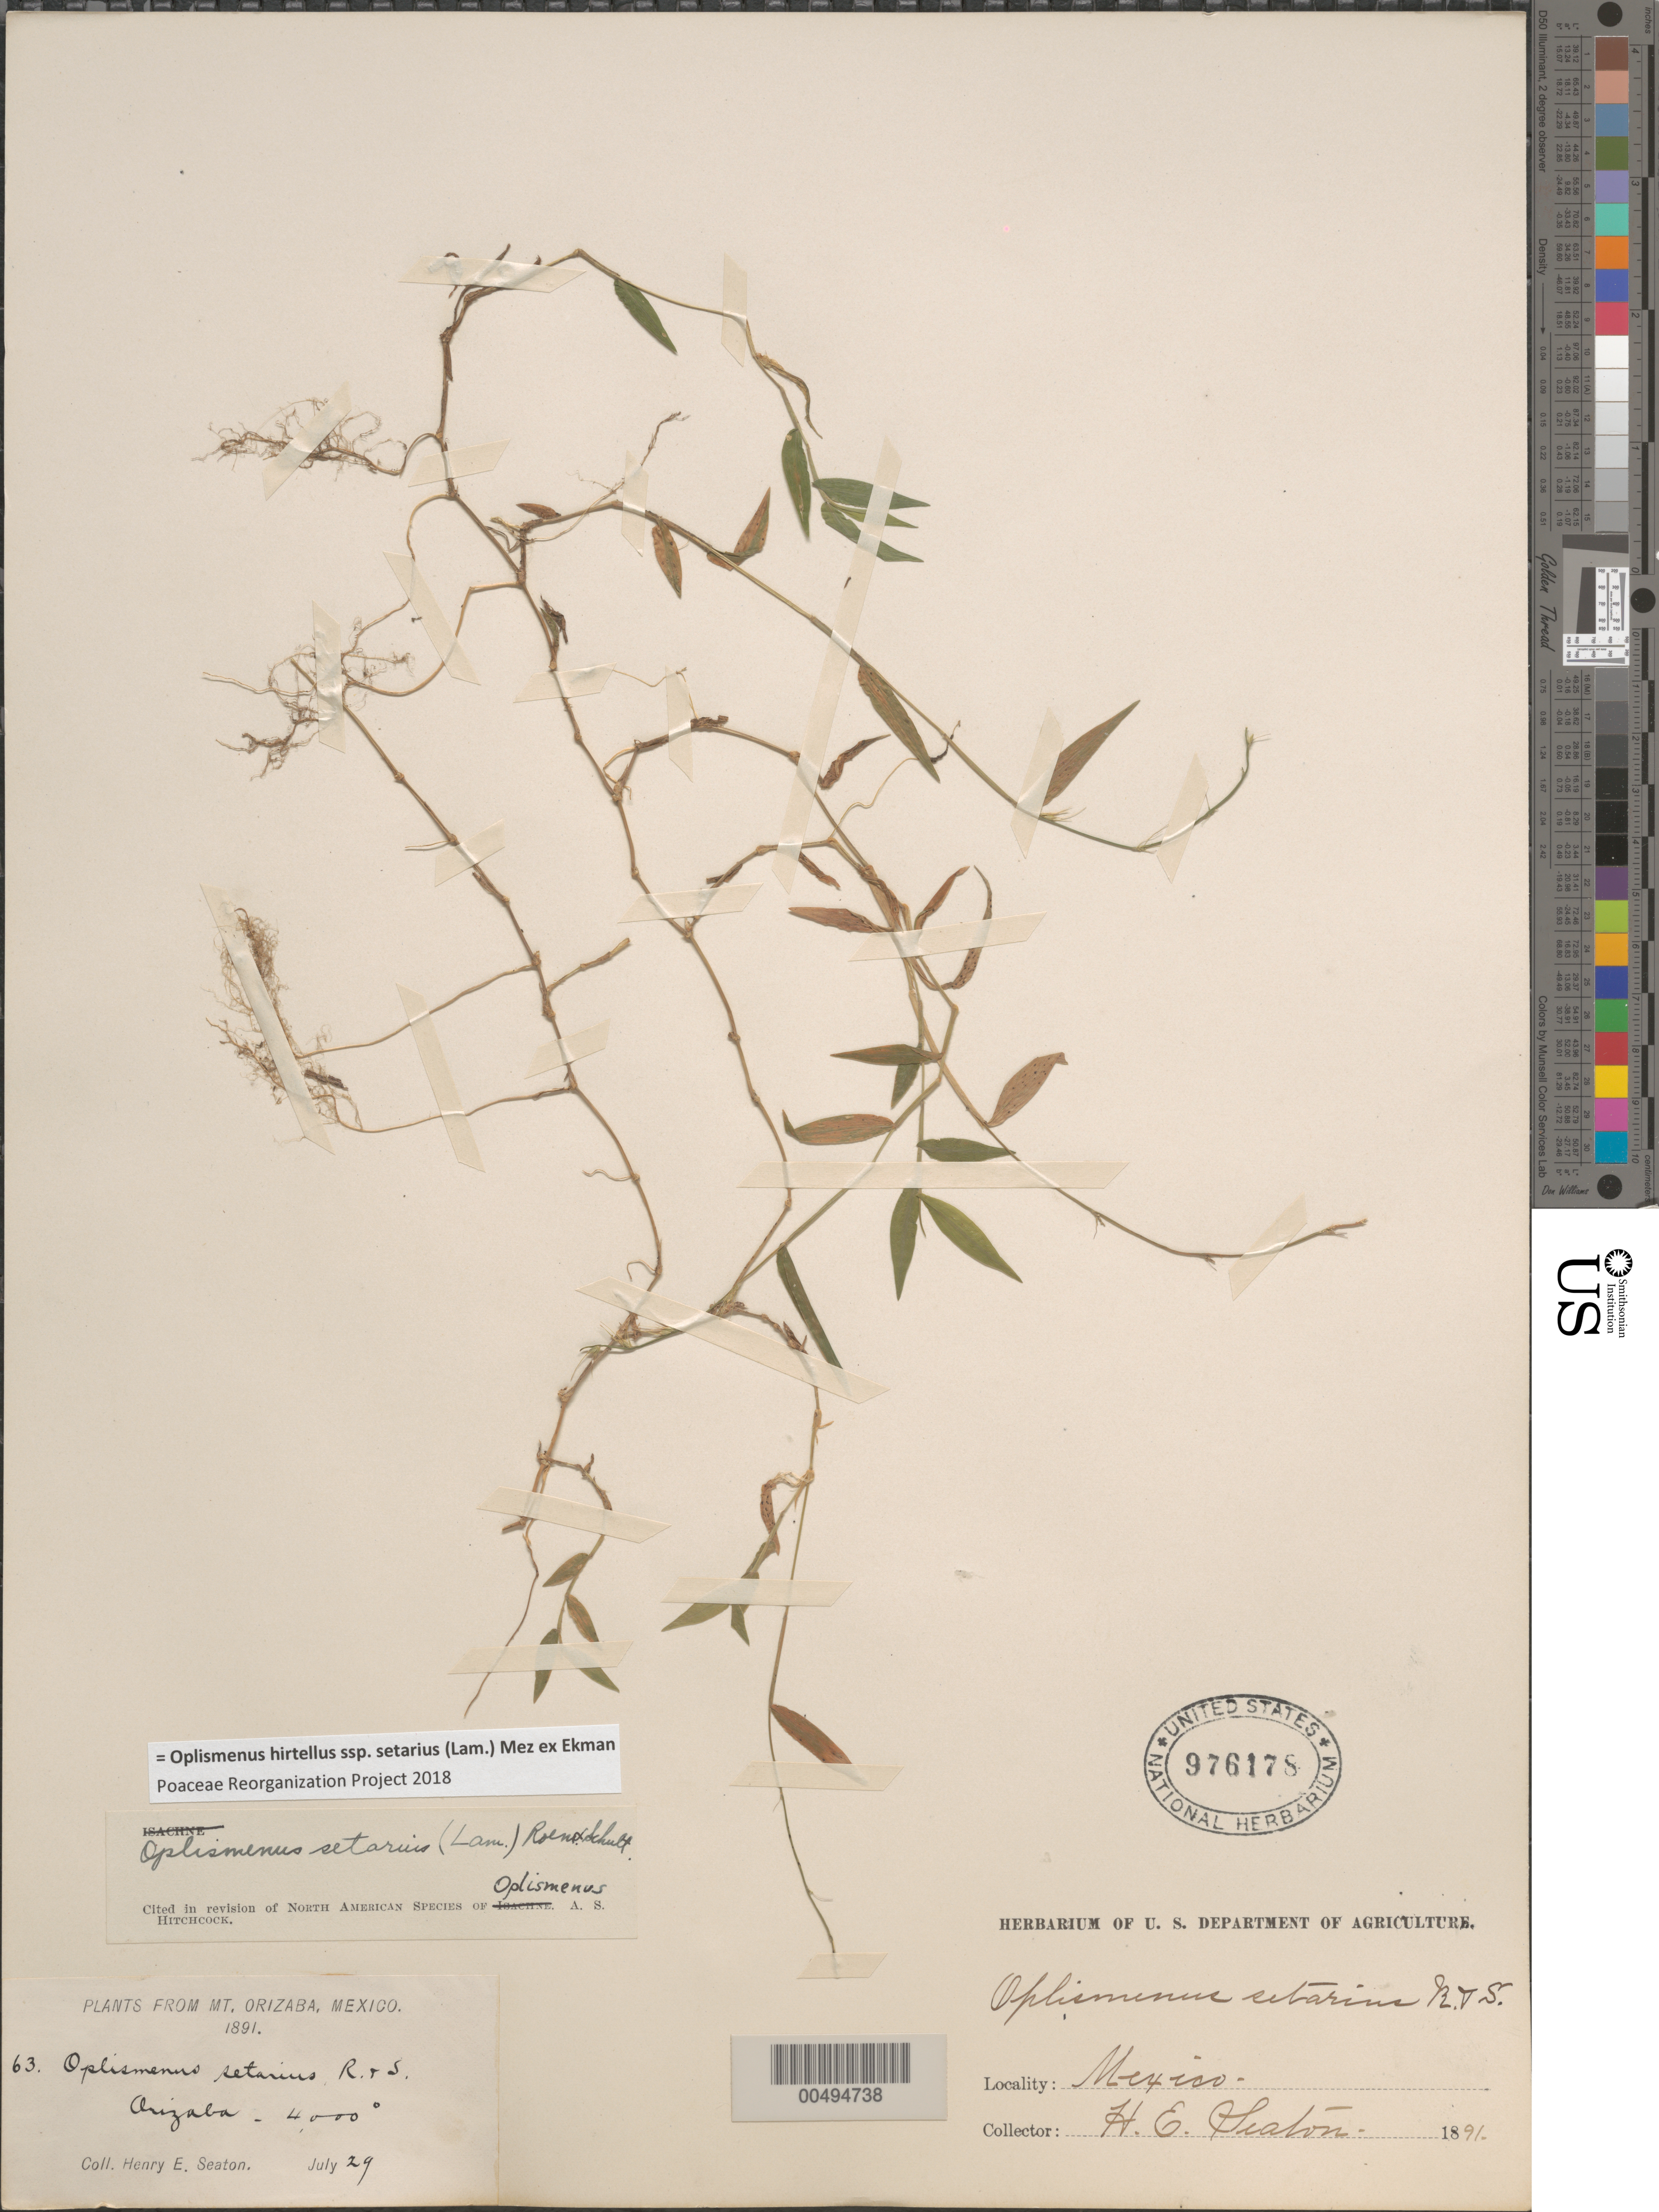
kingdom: Plantae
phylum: Tracheophyta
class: Liliopsida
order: Poales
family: Poaceae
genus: Oplismenus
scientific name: Oplismenus hirtellus subsp. setarius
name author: (Lam.) Mez ex Ekman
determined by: Poaceae Reorganization Project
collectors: H. E. Seaton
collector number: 63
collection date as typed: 29 Jul 1891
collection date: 1891-07-29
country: Mexico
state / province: Veracruz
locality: Mt Orizaba, Orizaba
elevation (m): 1219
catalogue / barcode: US 976178